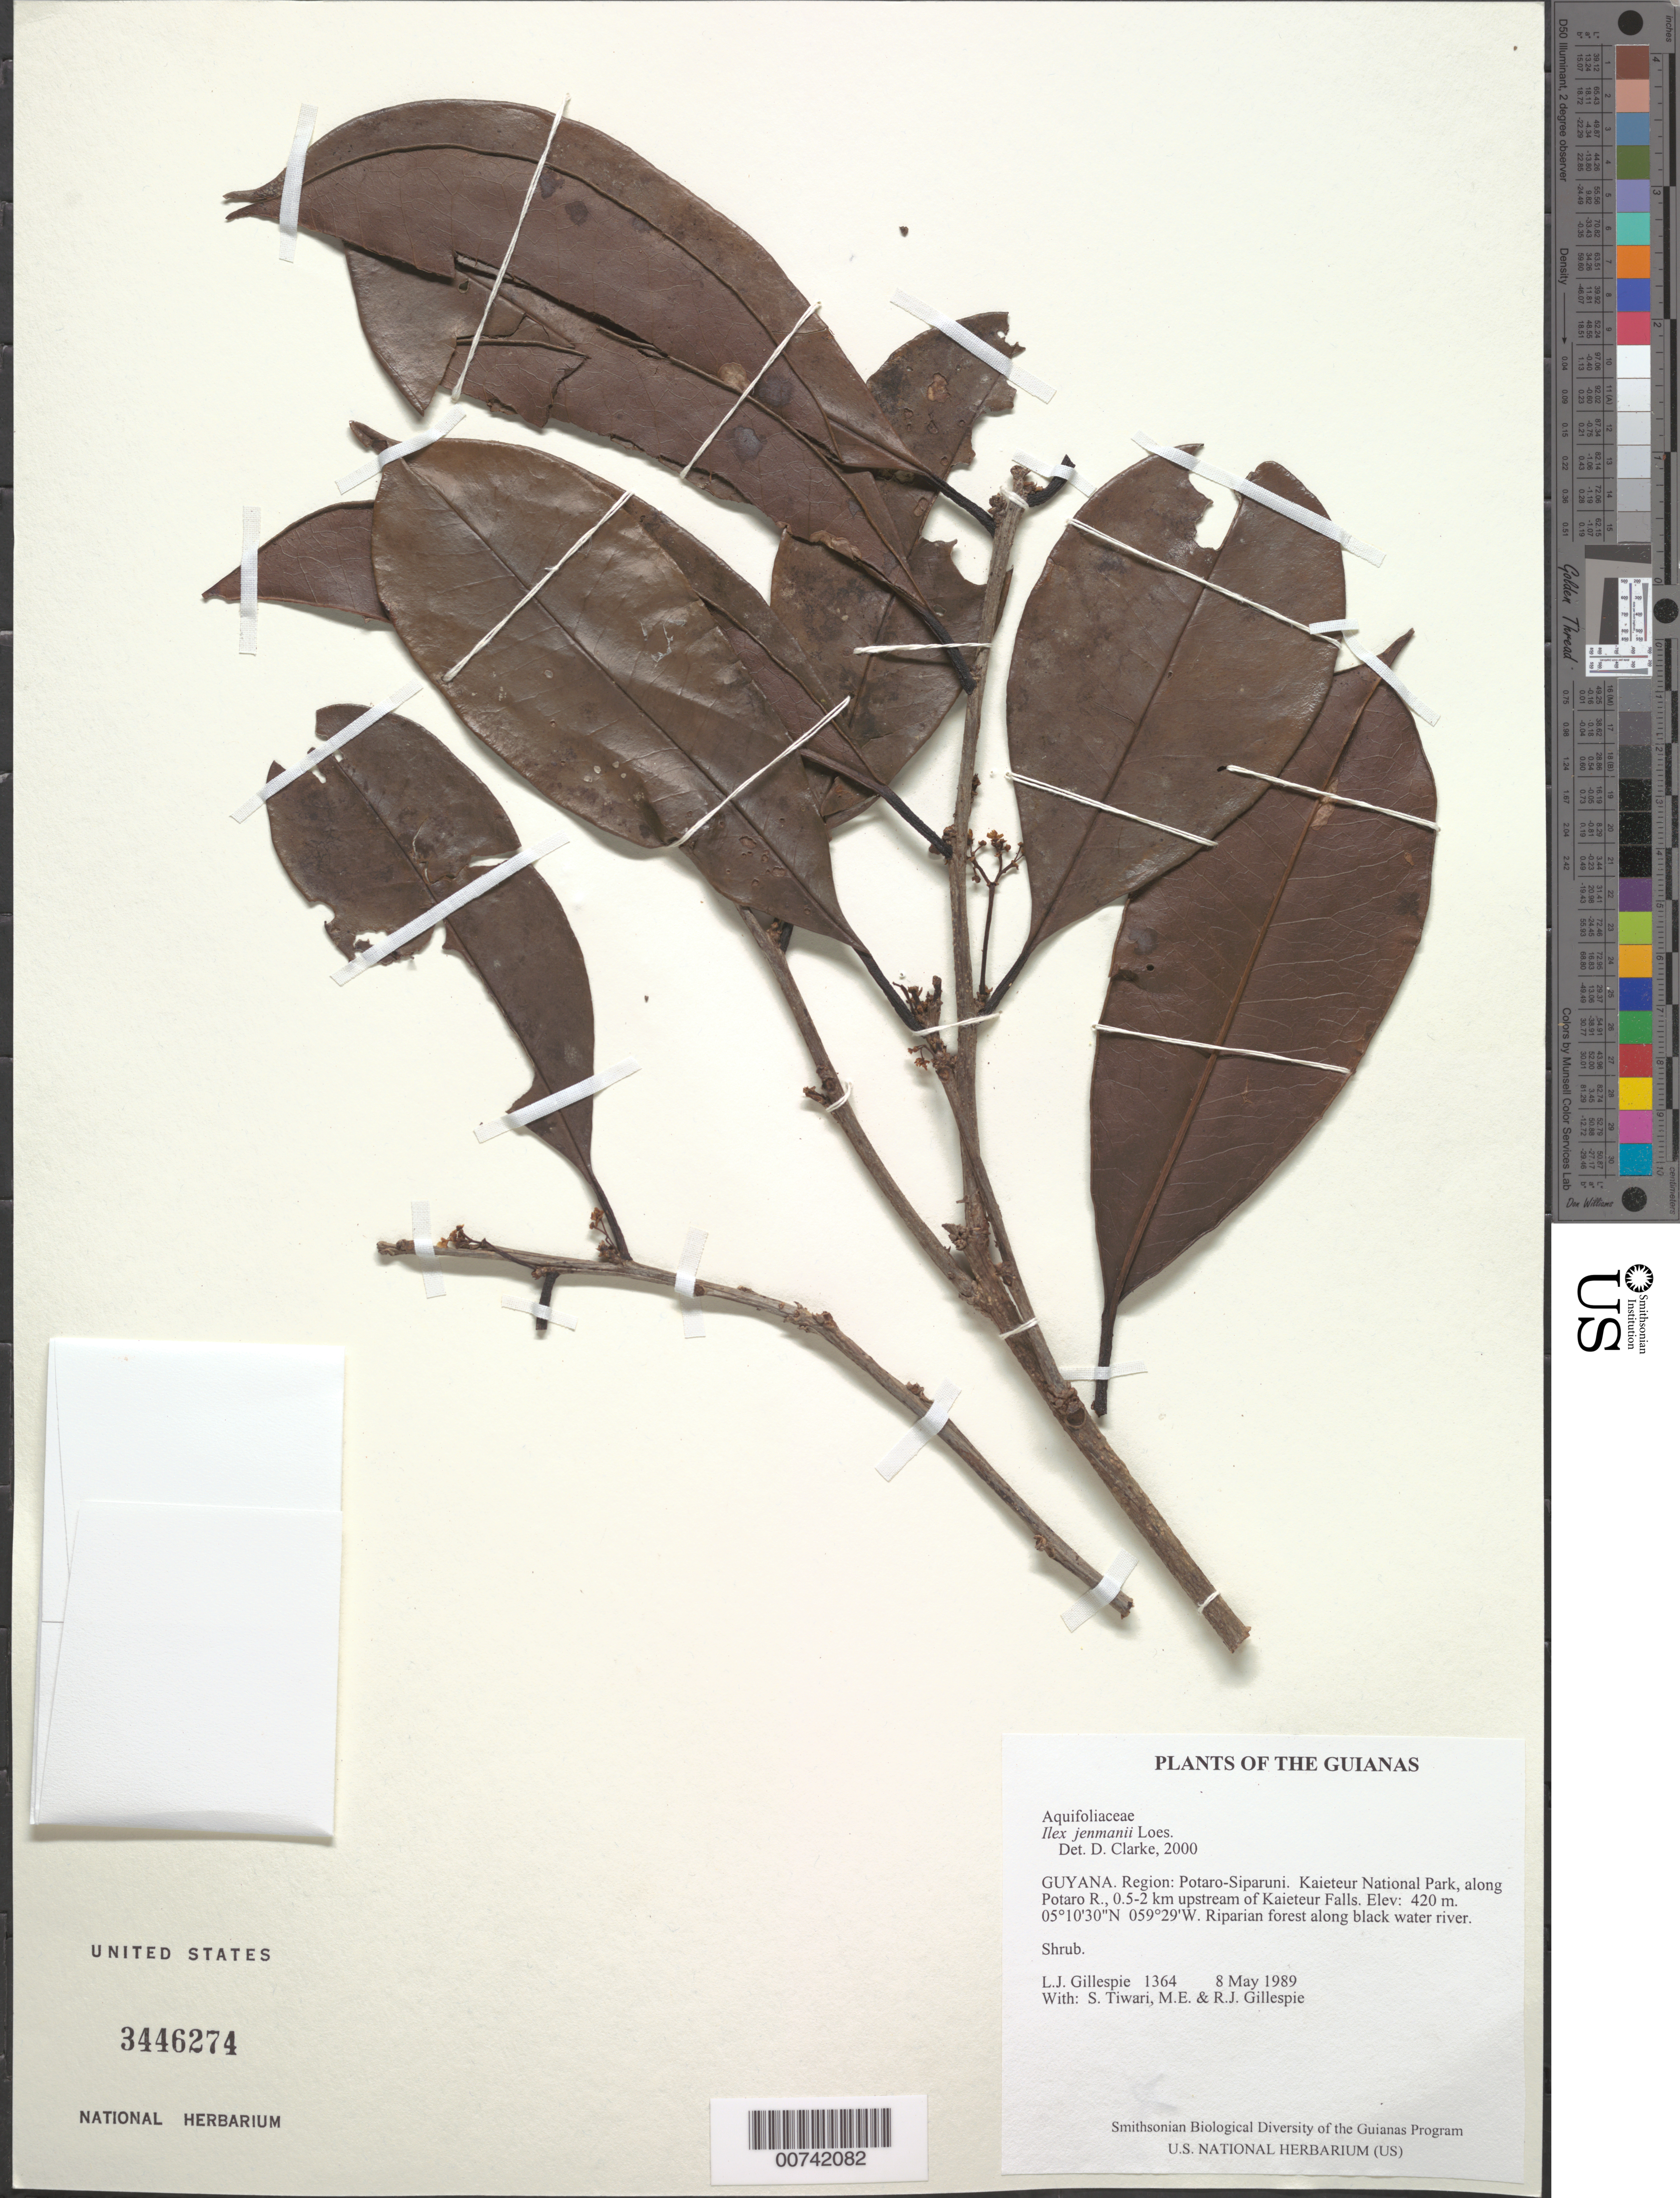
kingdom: Plantae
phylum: Tracheophyta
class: Magnoliopsida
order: Aquifoliales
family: Aquifoliaceae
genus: Ilex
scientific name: Ilex jenmanii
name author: Loes.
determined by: Clarke, H. D., University of North Carolina (Asheville)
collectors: L. J. Gillespie, S. Tiwari, M. Gillespie & R. Gillespie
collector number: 1364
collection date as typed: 8 May 1989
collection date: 1989-05-08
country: Guyana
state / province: Potaro-Siparuni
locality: Kaieteur National Park, along Potaro R., 0.5-2 km upstream of Kaieteur Falls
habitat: Riparian forest along black water river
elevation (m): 420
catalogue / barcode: US 3446274